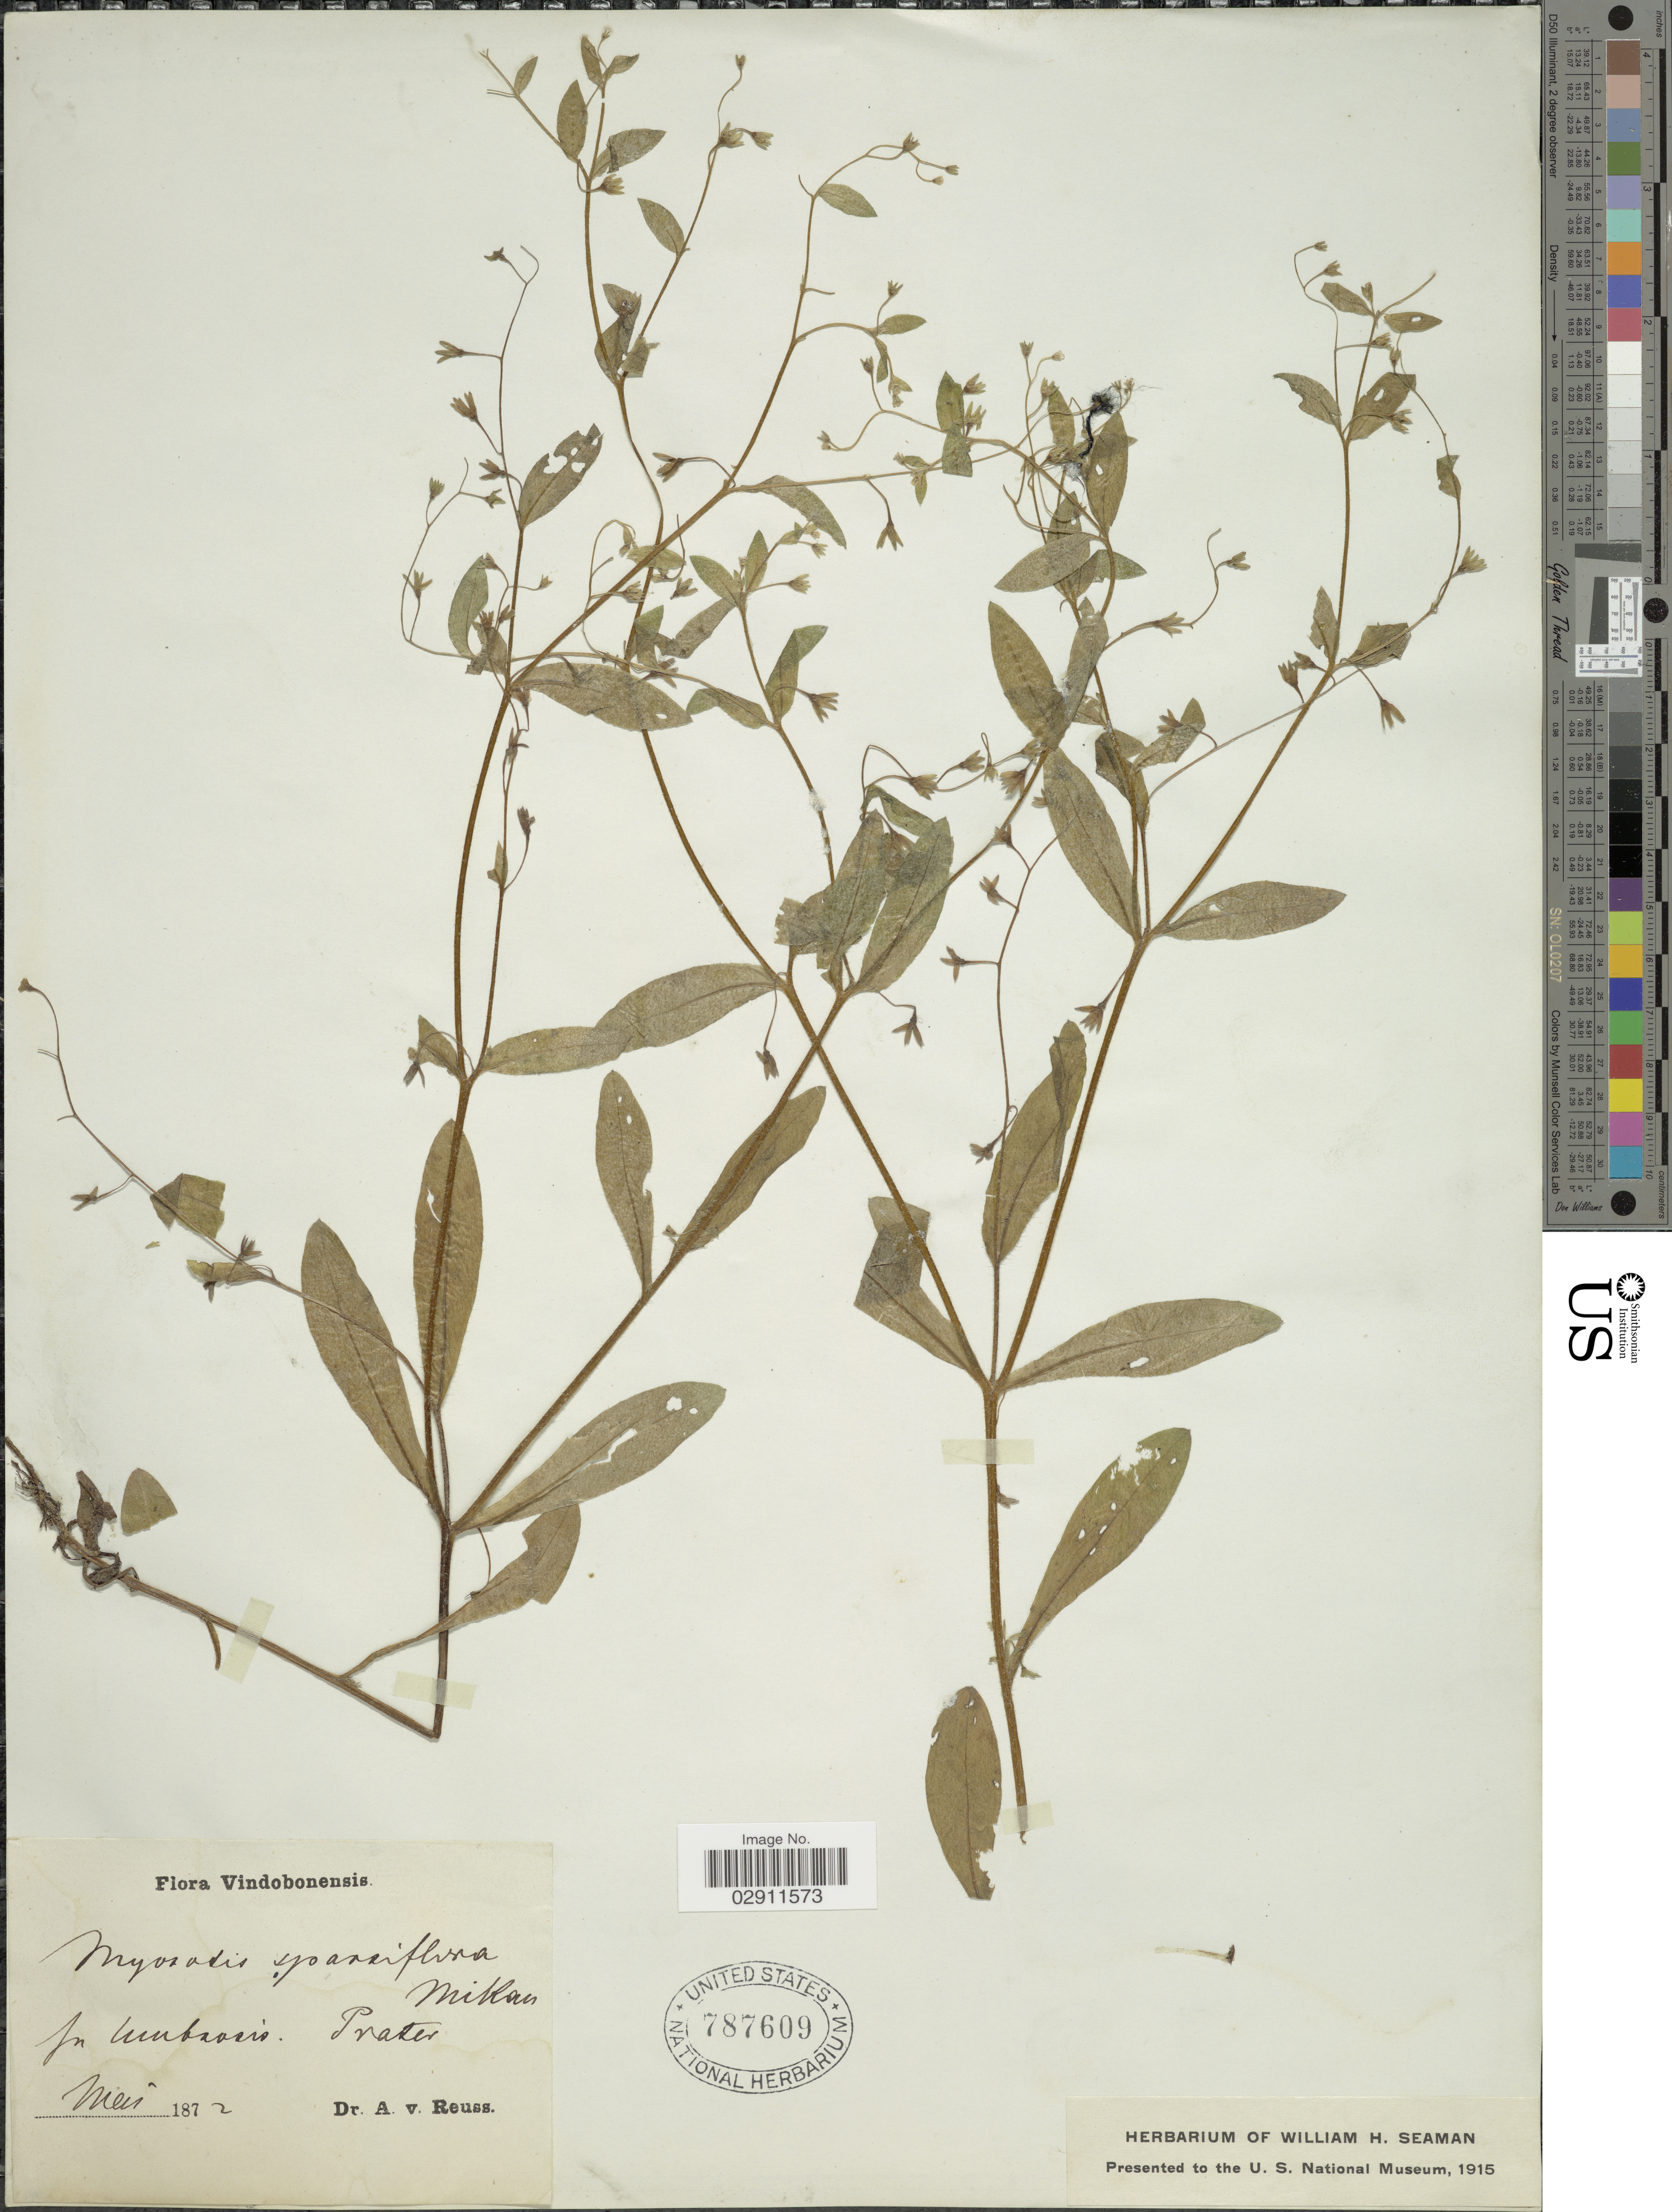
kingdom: Plantae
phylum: Tracheophyta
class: Magnoliopsida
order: Boraginales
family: Boraginaceae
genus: Myosotis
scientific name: Myosotis sparsiflora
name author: J.C. Mikan ex Pohl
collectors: A. Reuss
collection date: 1872-05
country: Austria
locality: Vindobonensis, In umbrosis Prater.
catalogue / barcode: US 787609